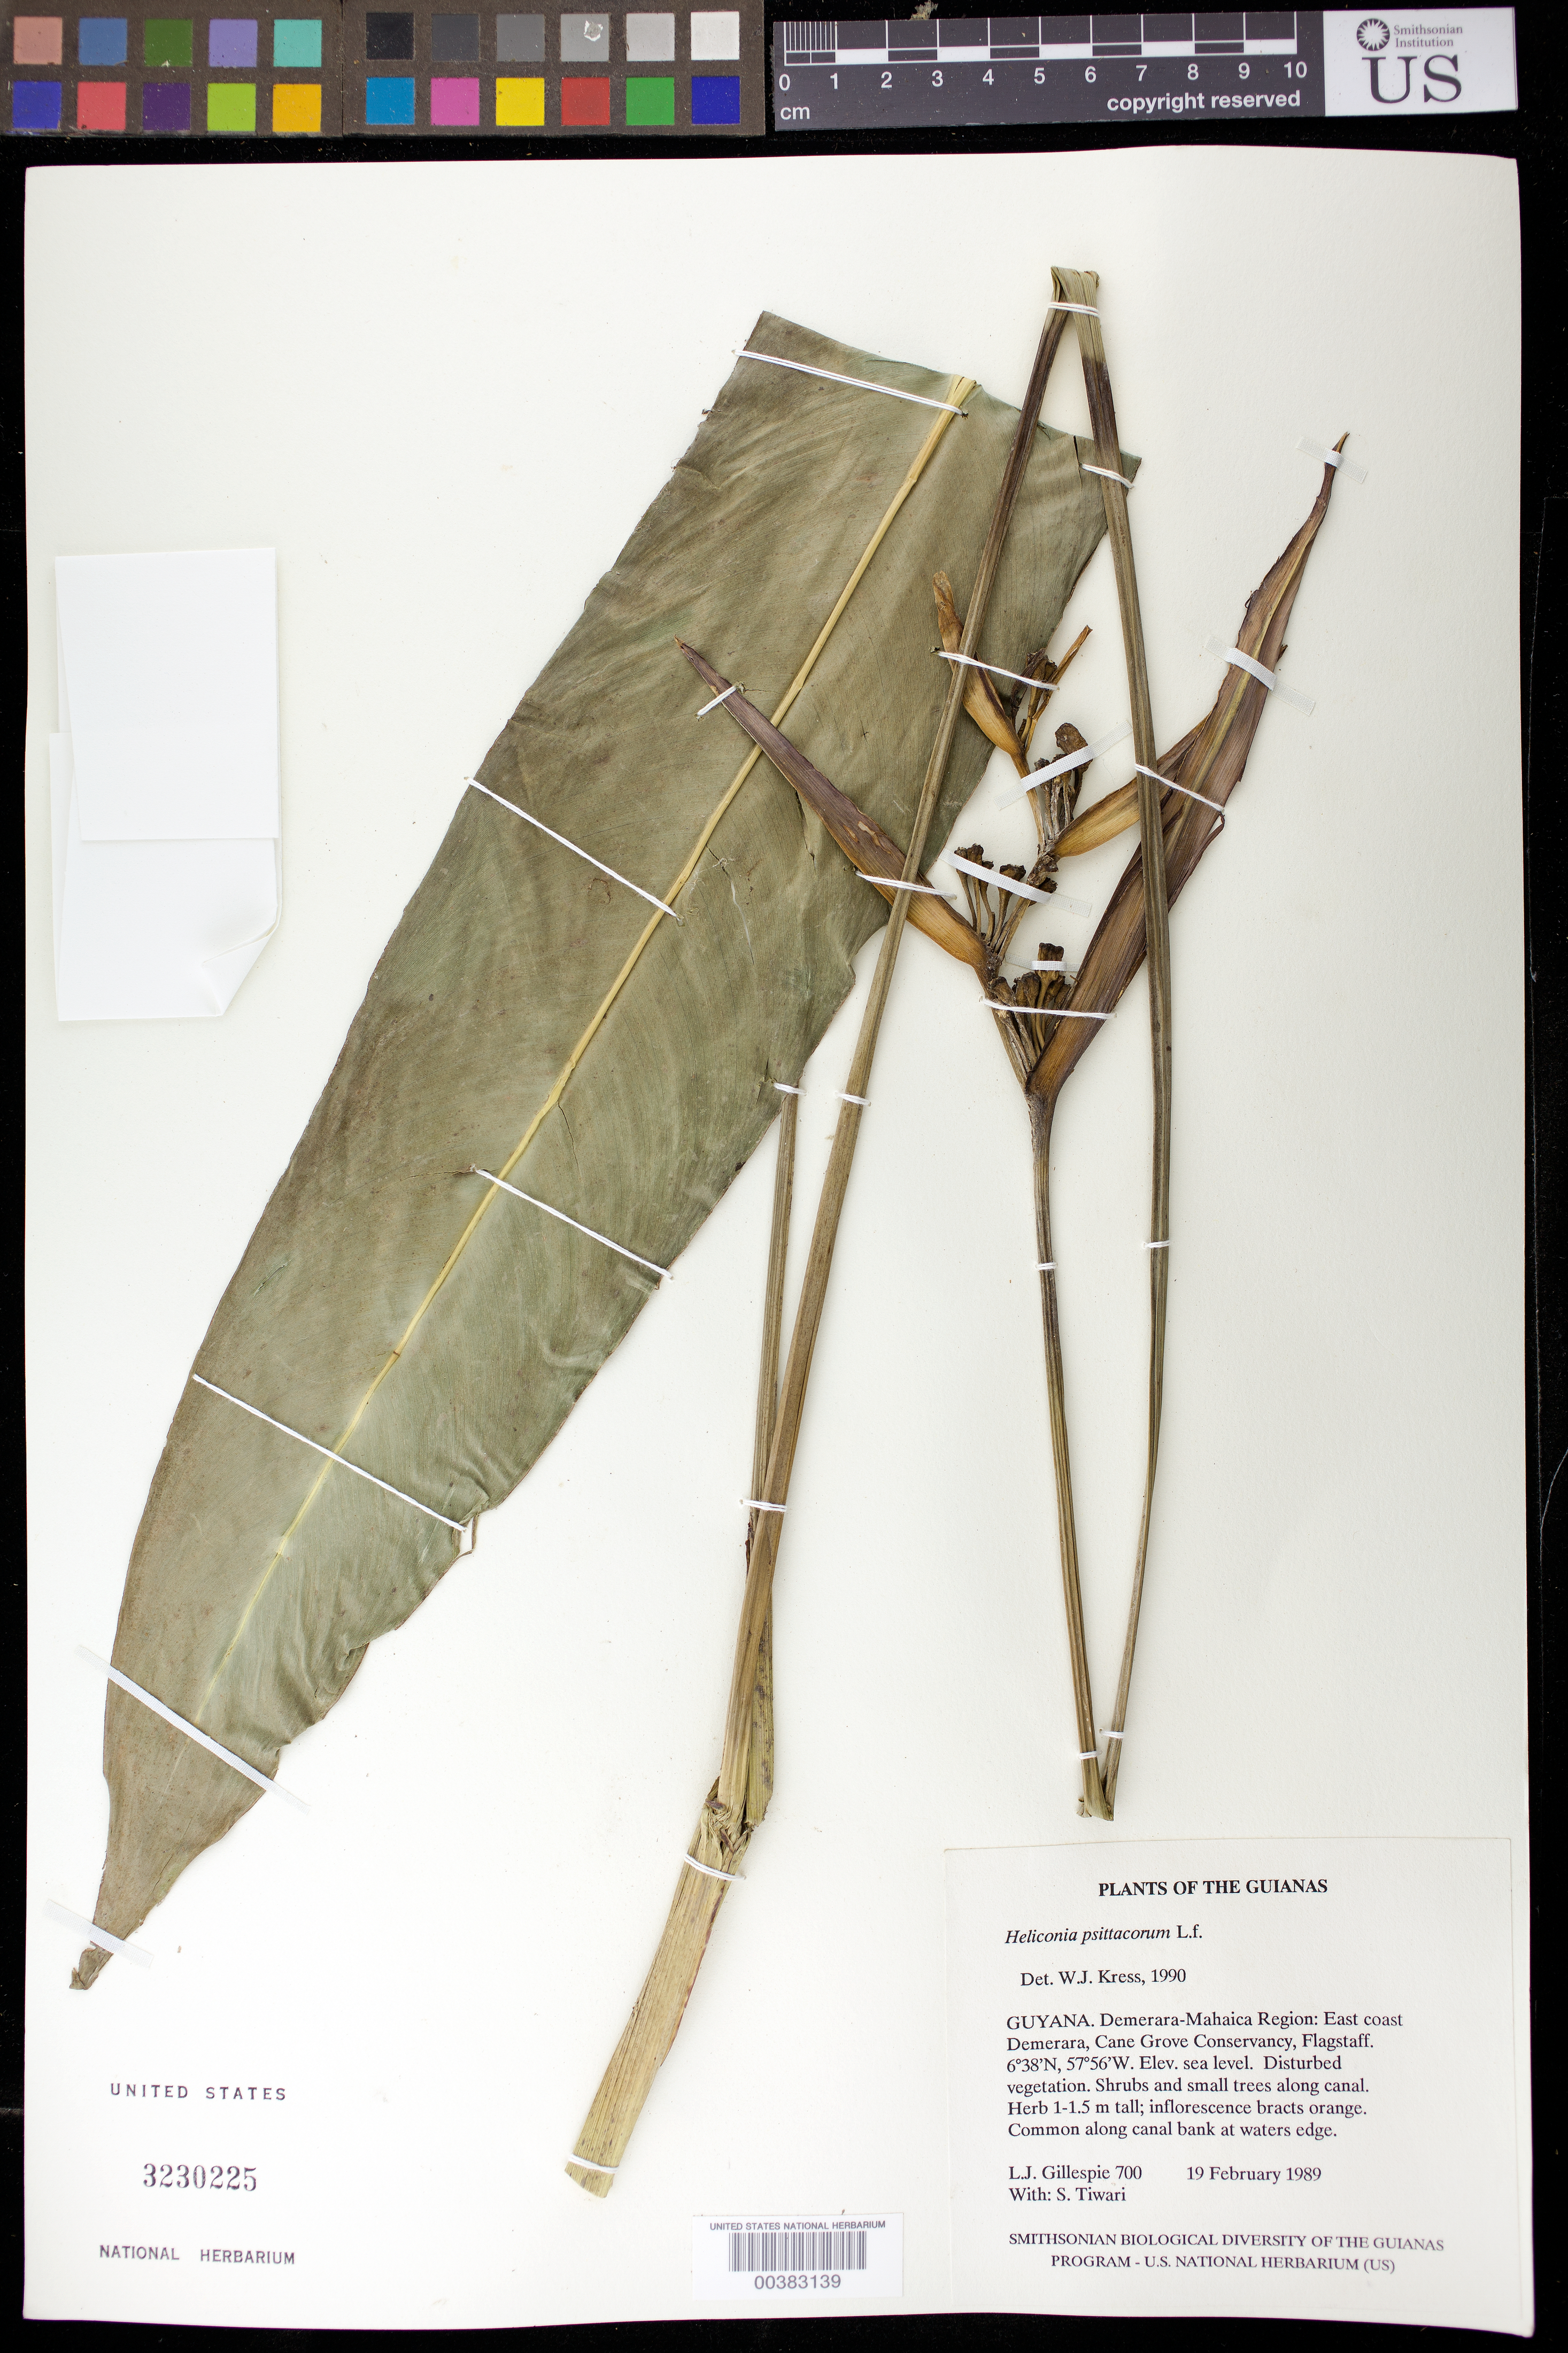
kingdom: Plantae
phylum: Tracheophyta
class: Liliopsida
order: Zingiberales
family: Heliconiaceae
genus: Heliconia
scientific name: Heliconia psittacorum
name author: L. f.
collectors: L. J. Gillespie & S. Tiwari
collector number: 700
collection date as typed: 19 Feb 1989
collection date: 1989-02-19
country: Guyana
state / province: Demerara-Mahaica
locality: E coast demerara, cane grove conservancy, flagstaff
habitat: Disturbed vegetation; common along canal bank at waters edge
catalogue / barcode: US 3230225